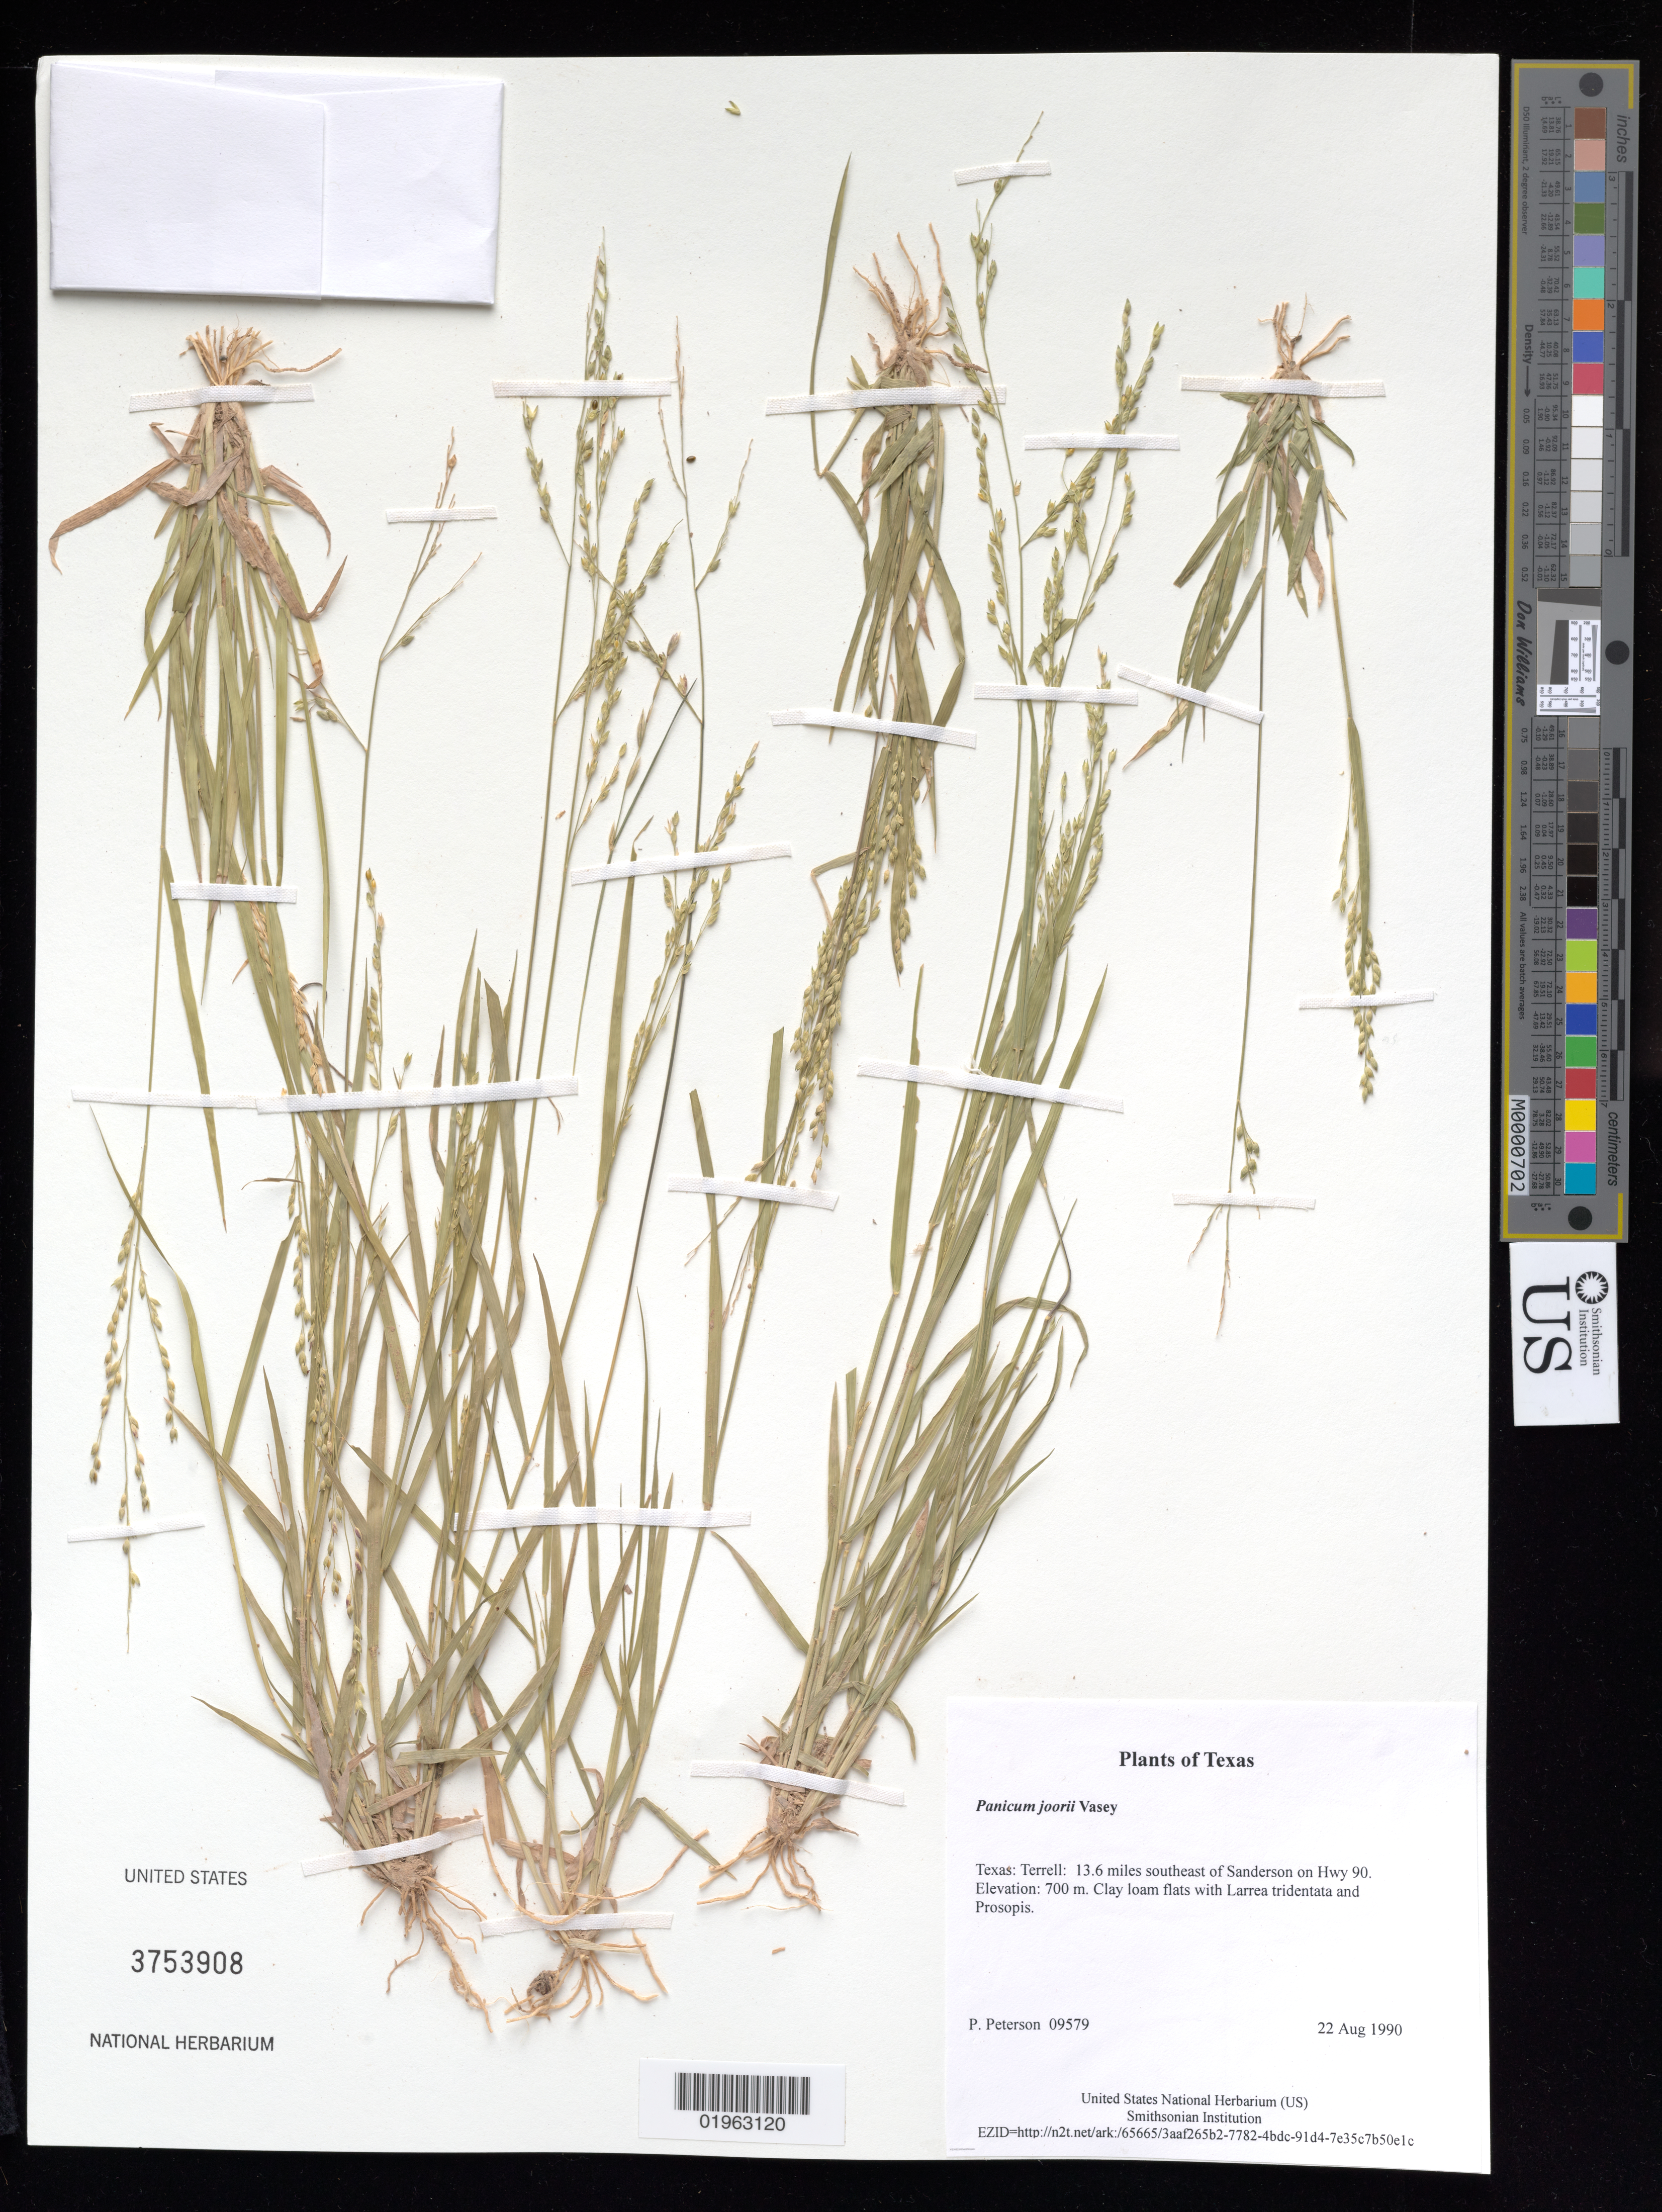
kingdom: Plantae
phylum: Tracheophyta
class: Liliopsida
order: Poales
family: Poaceae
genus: Panicum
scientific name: Panicum sp.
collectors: P. M. Peterson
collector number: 09579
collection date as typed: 22 Aug 1990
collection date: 1990-08-22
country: United States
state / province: Texas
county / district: Terrell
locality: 13.6 miles southeast of Sanderson on Hwy 90.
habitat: Clay loam flats with Larrea tridentata and Prosopis.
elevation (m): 700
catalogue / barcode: US 3753908